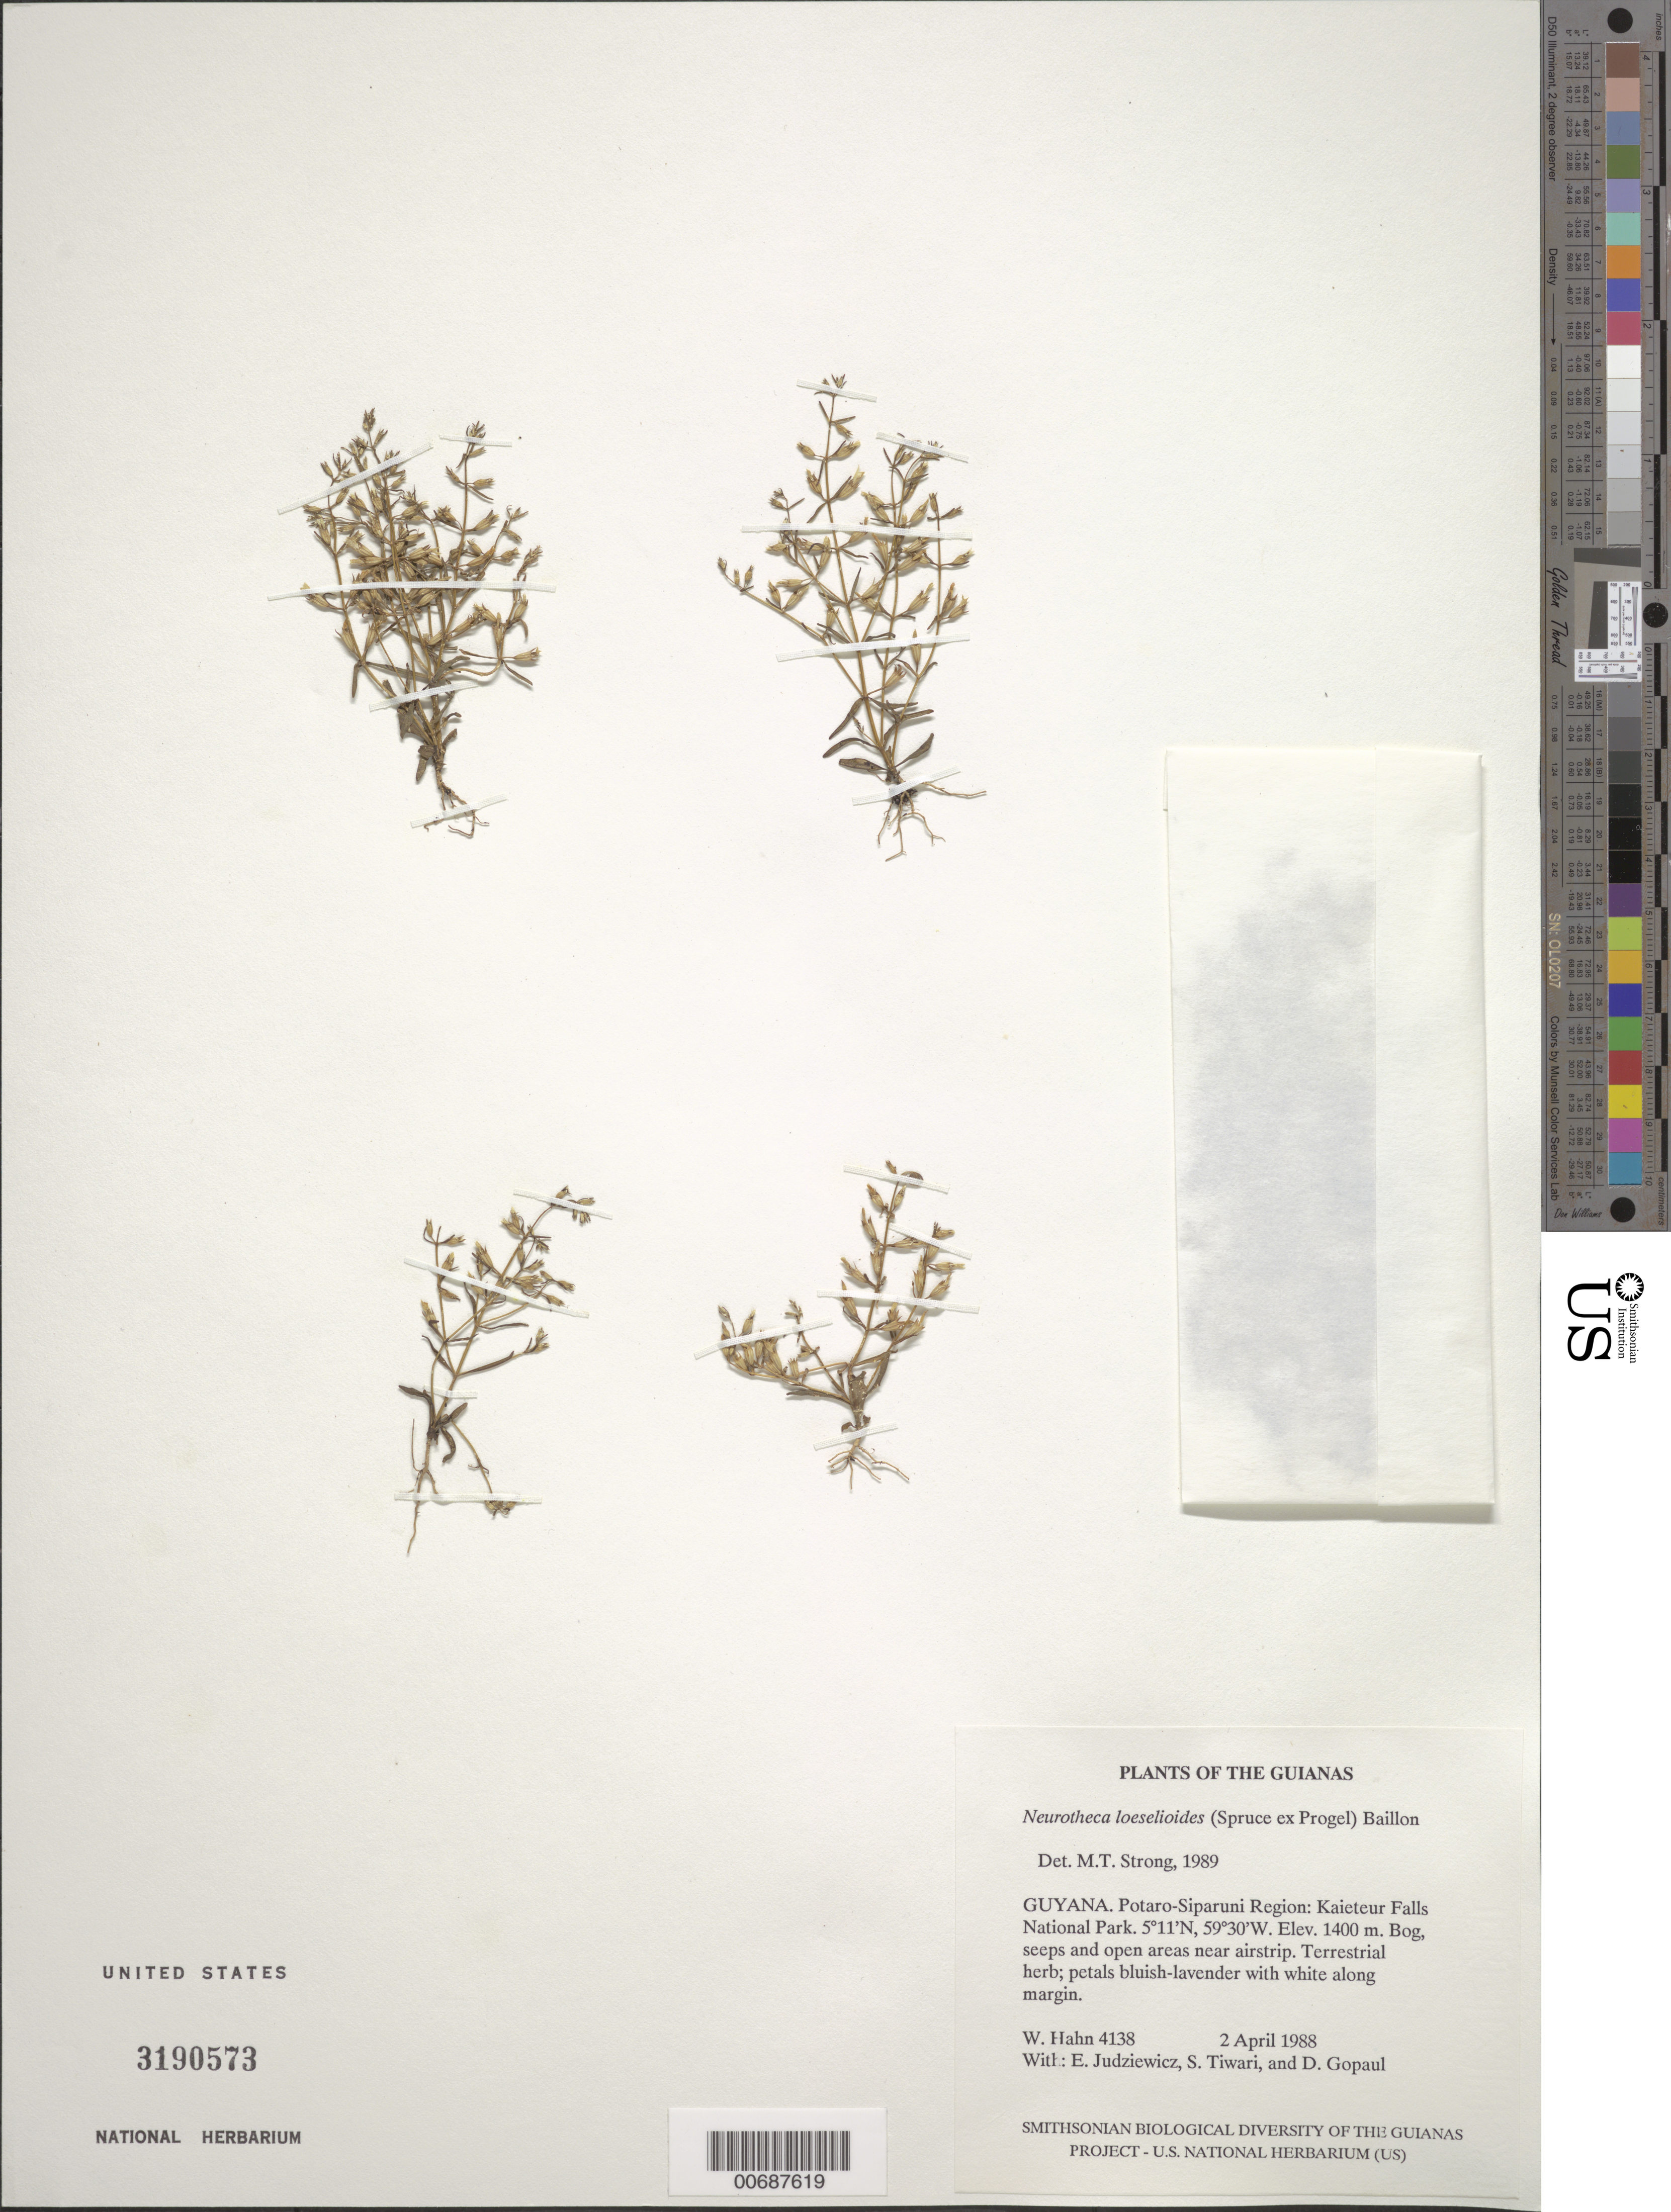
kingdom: Plantae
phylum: Tracheophyta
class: Magnoliopsida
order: Gentianales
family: Gentianaceae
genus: Neurotheca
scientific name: Neurotheca loeselioides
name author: (Spruce ex Progel) Baill.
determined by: Strong, M. T., (US), Smithsonian Institution - National Museum of Natural History (UNITED STATES)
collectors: W. Hahn, E. J. Judziewicz, S. Tiwari & D. Gopaul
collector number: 4138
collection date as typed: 2 April 1988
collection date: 1988-04-02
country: Guyana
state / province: Potaro-Siparuni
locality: Kaieteur Falls National Park. Near airstrip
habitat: Bog, seeps and open areas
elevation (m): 500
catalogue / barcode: US 3190573